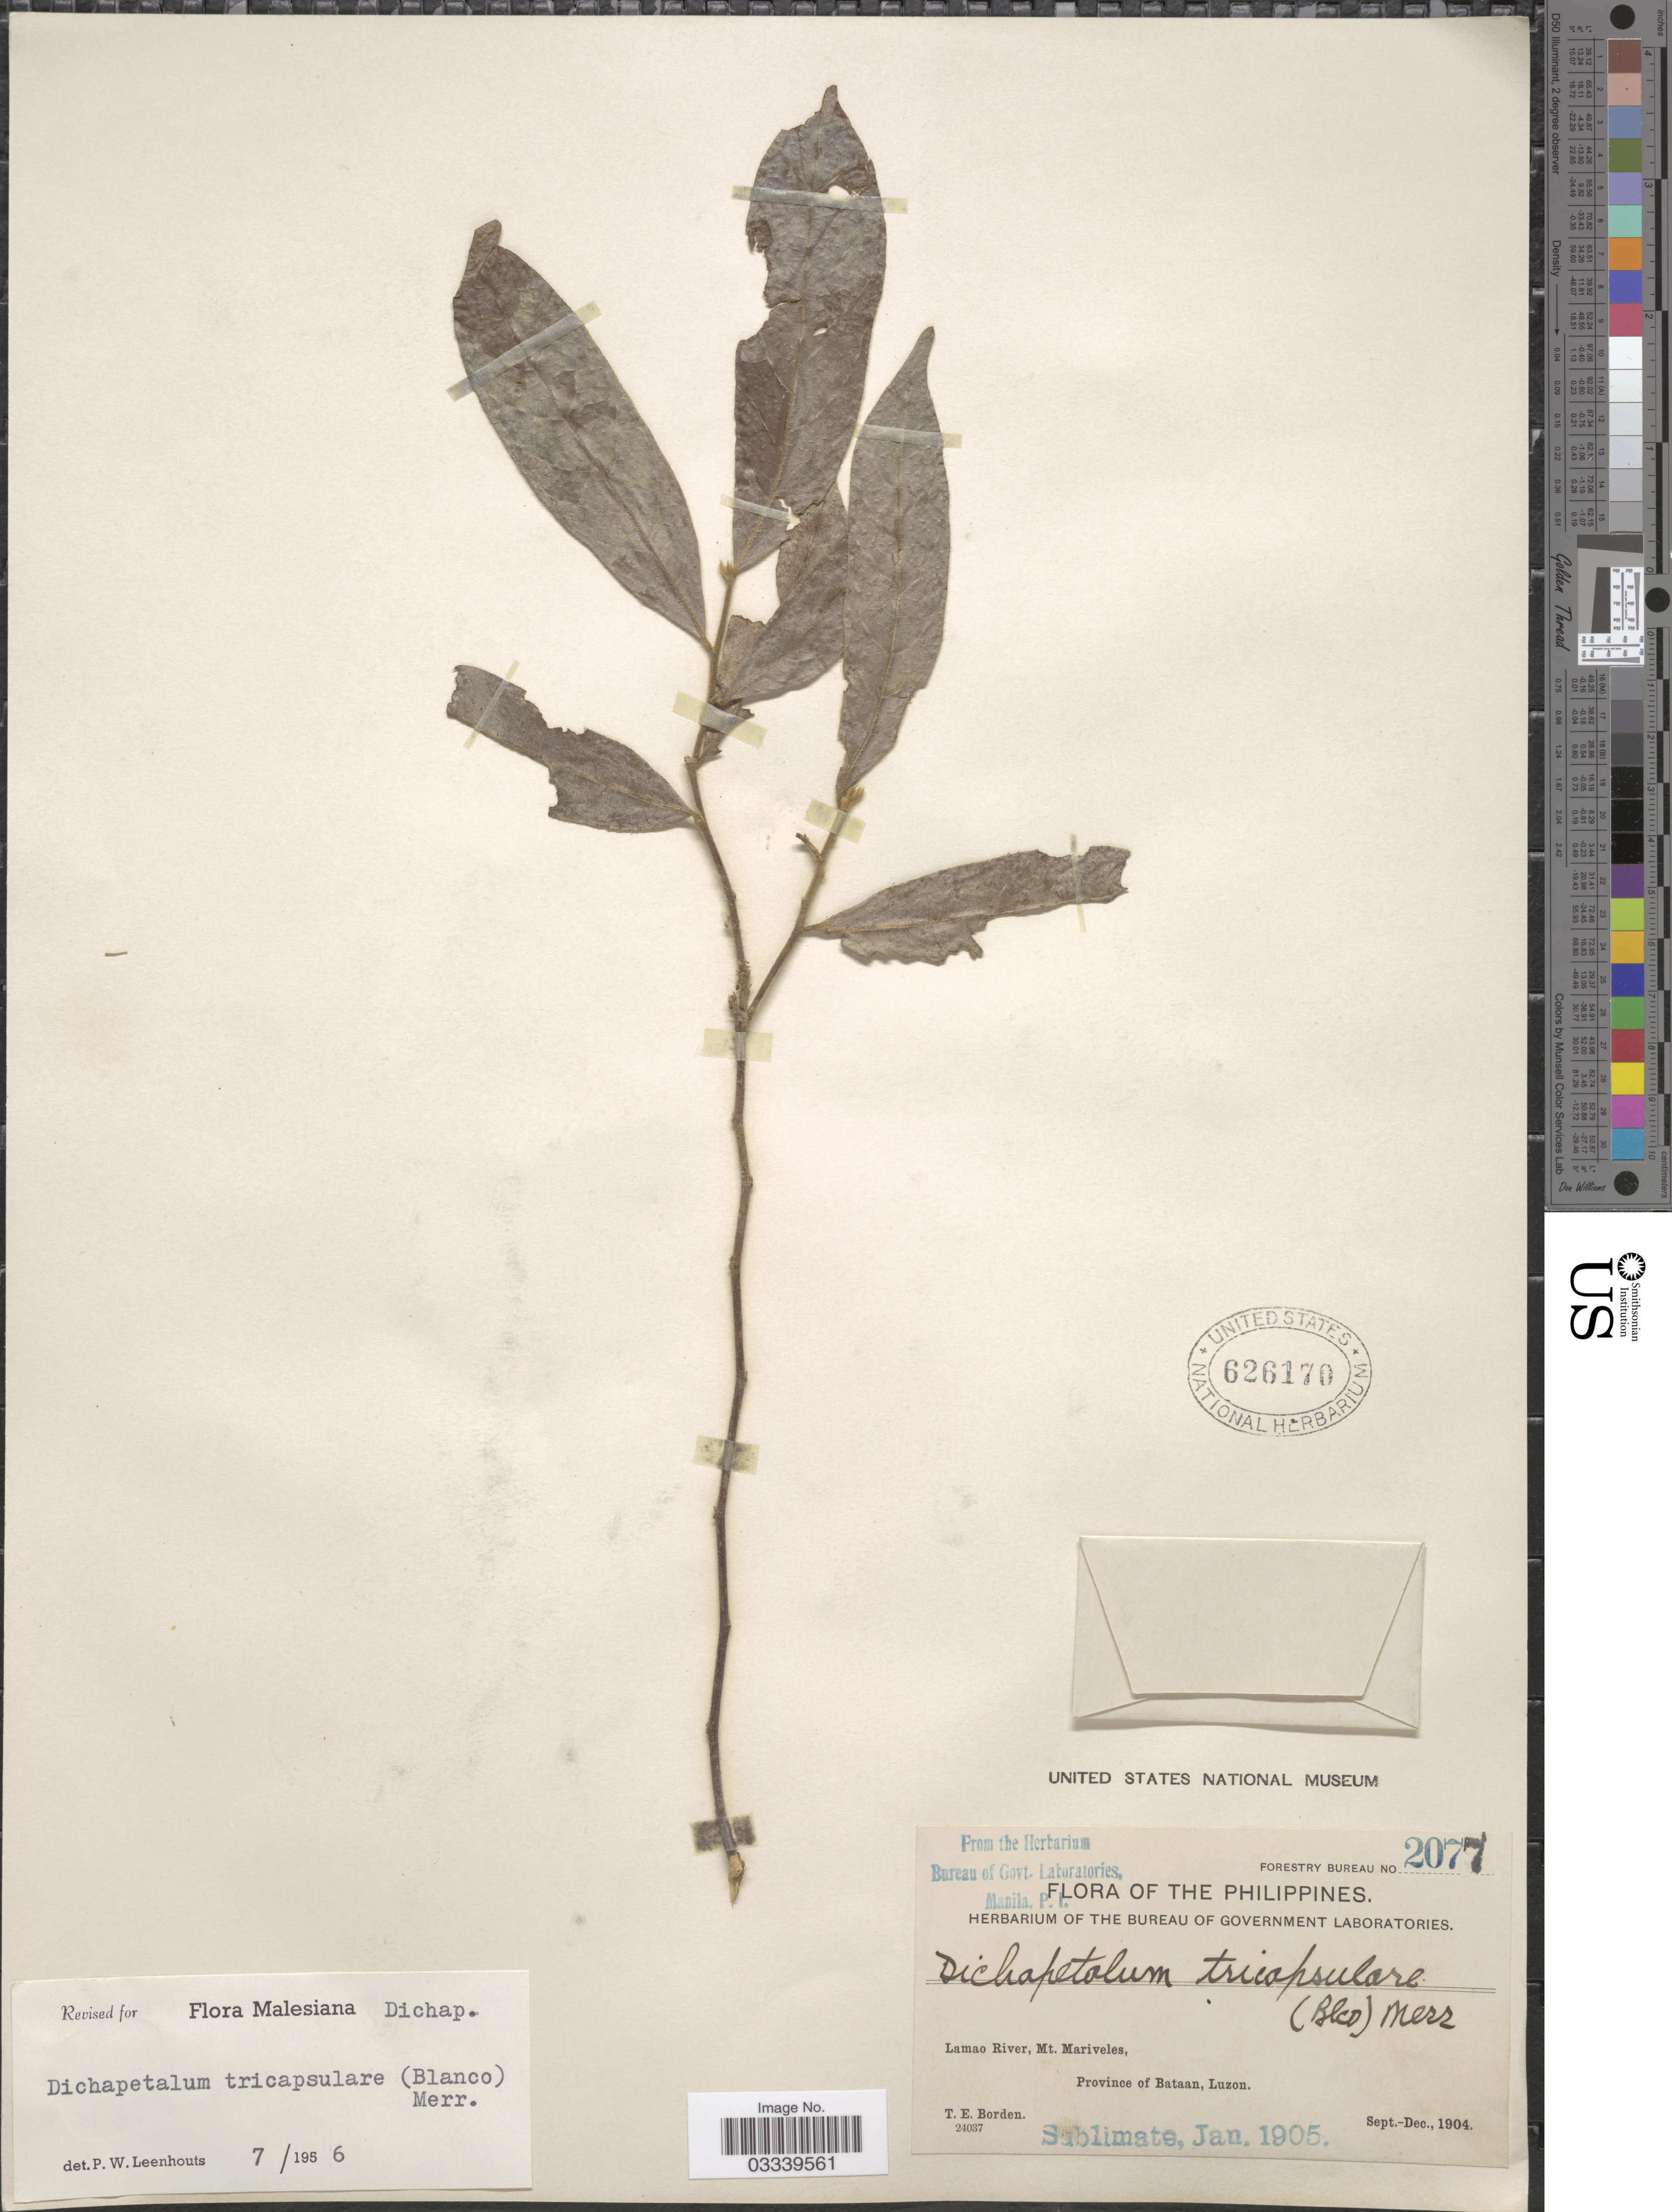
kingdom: Plantae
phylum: Tracheophyta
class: Magnoliopsida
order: Malpighiales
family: Dichapetalaceae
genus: Dichapetalum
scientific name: Dichapetalum tricapsulare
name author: (Blanco) Merr.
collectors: T. E. Borden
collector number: Forestry Bureau 2077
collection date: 1904-09/1904-12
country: Philippines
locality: Lamao River, Mt. Mariveles, Province of Bataan, Luzon.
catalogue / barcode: US 626170